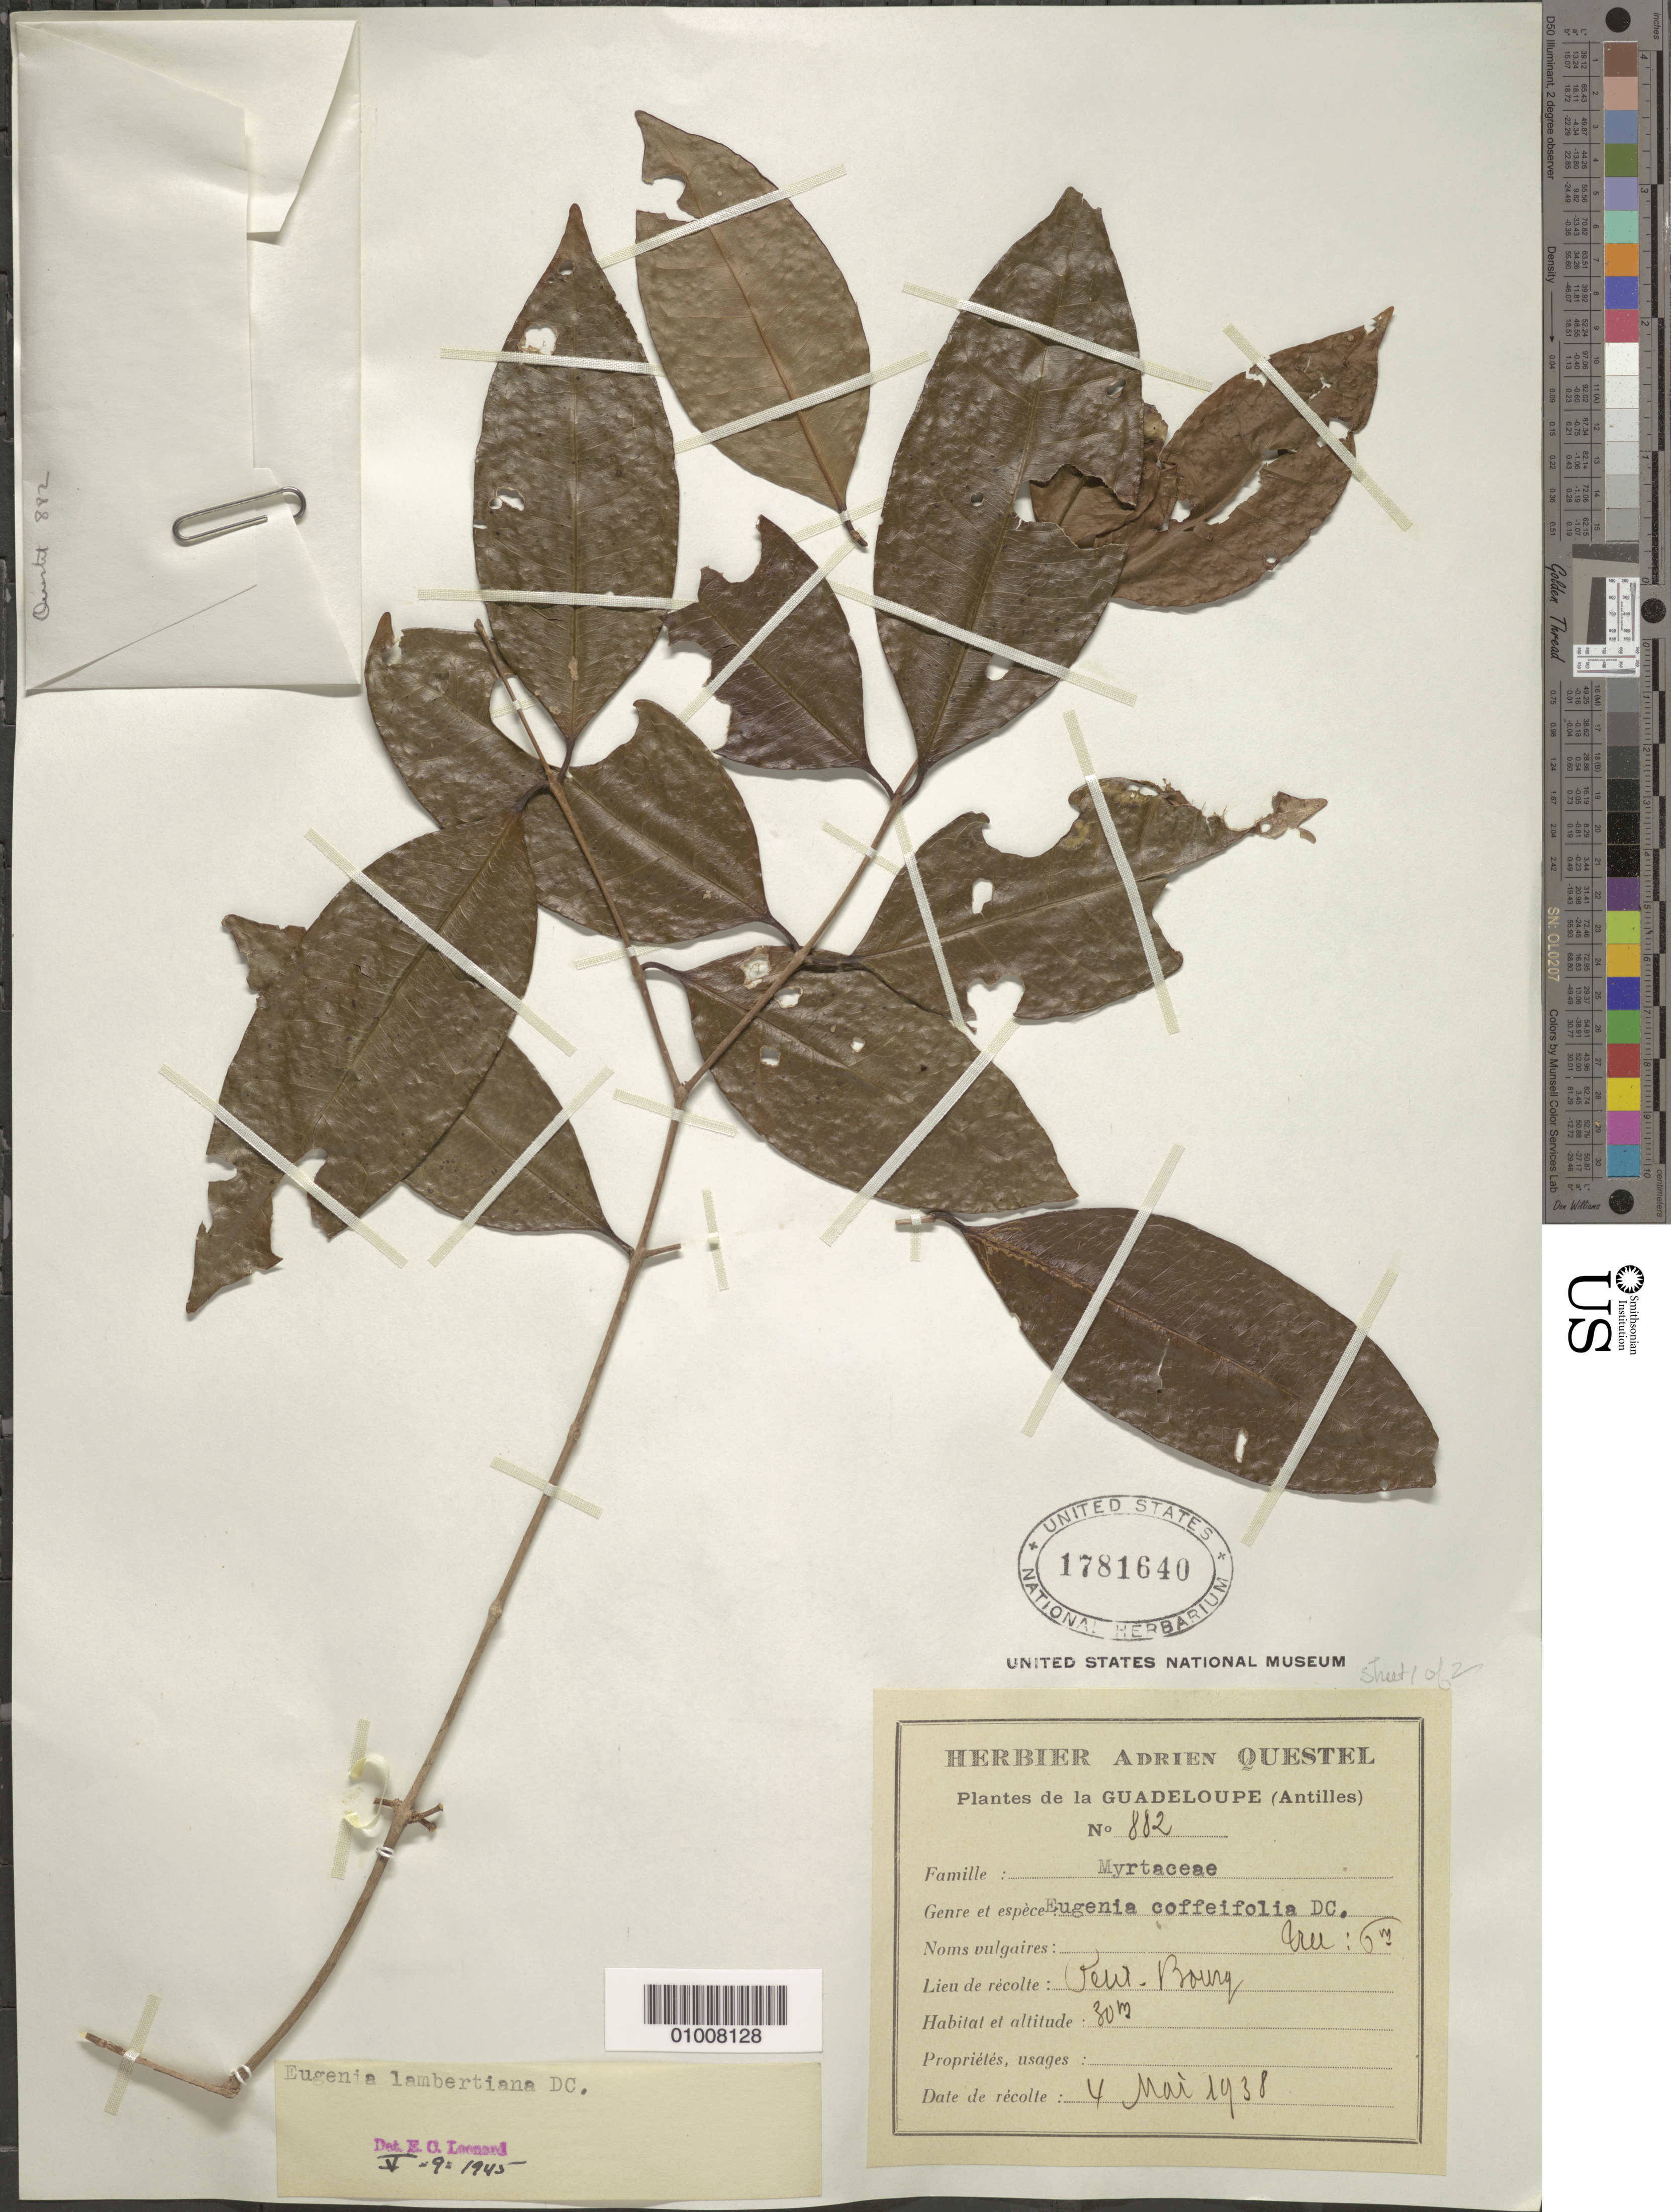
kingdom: Plantae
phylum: Tracheophyta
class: Magnoliopsida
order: Myrtales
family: Myrtaceae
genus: Eugenia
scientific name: Eugenia lambertiana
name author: DC.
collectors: A. Questel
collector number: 882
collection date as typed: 04 May 1938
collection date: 1938-05-04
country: Guadeloupe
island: Basse Terre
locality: Petit-Bourg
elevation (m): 30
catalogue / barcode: US 1781640